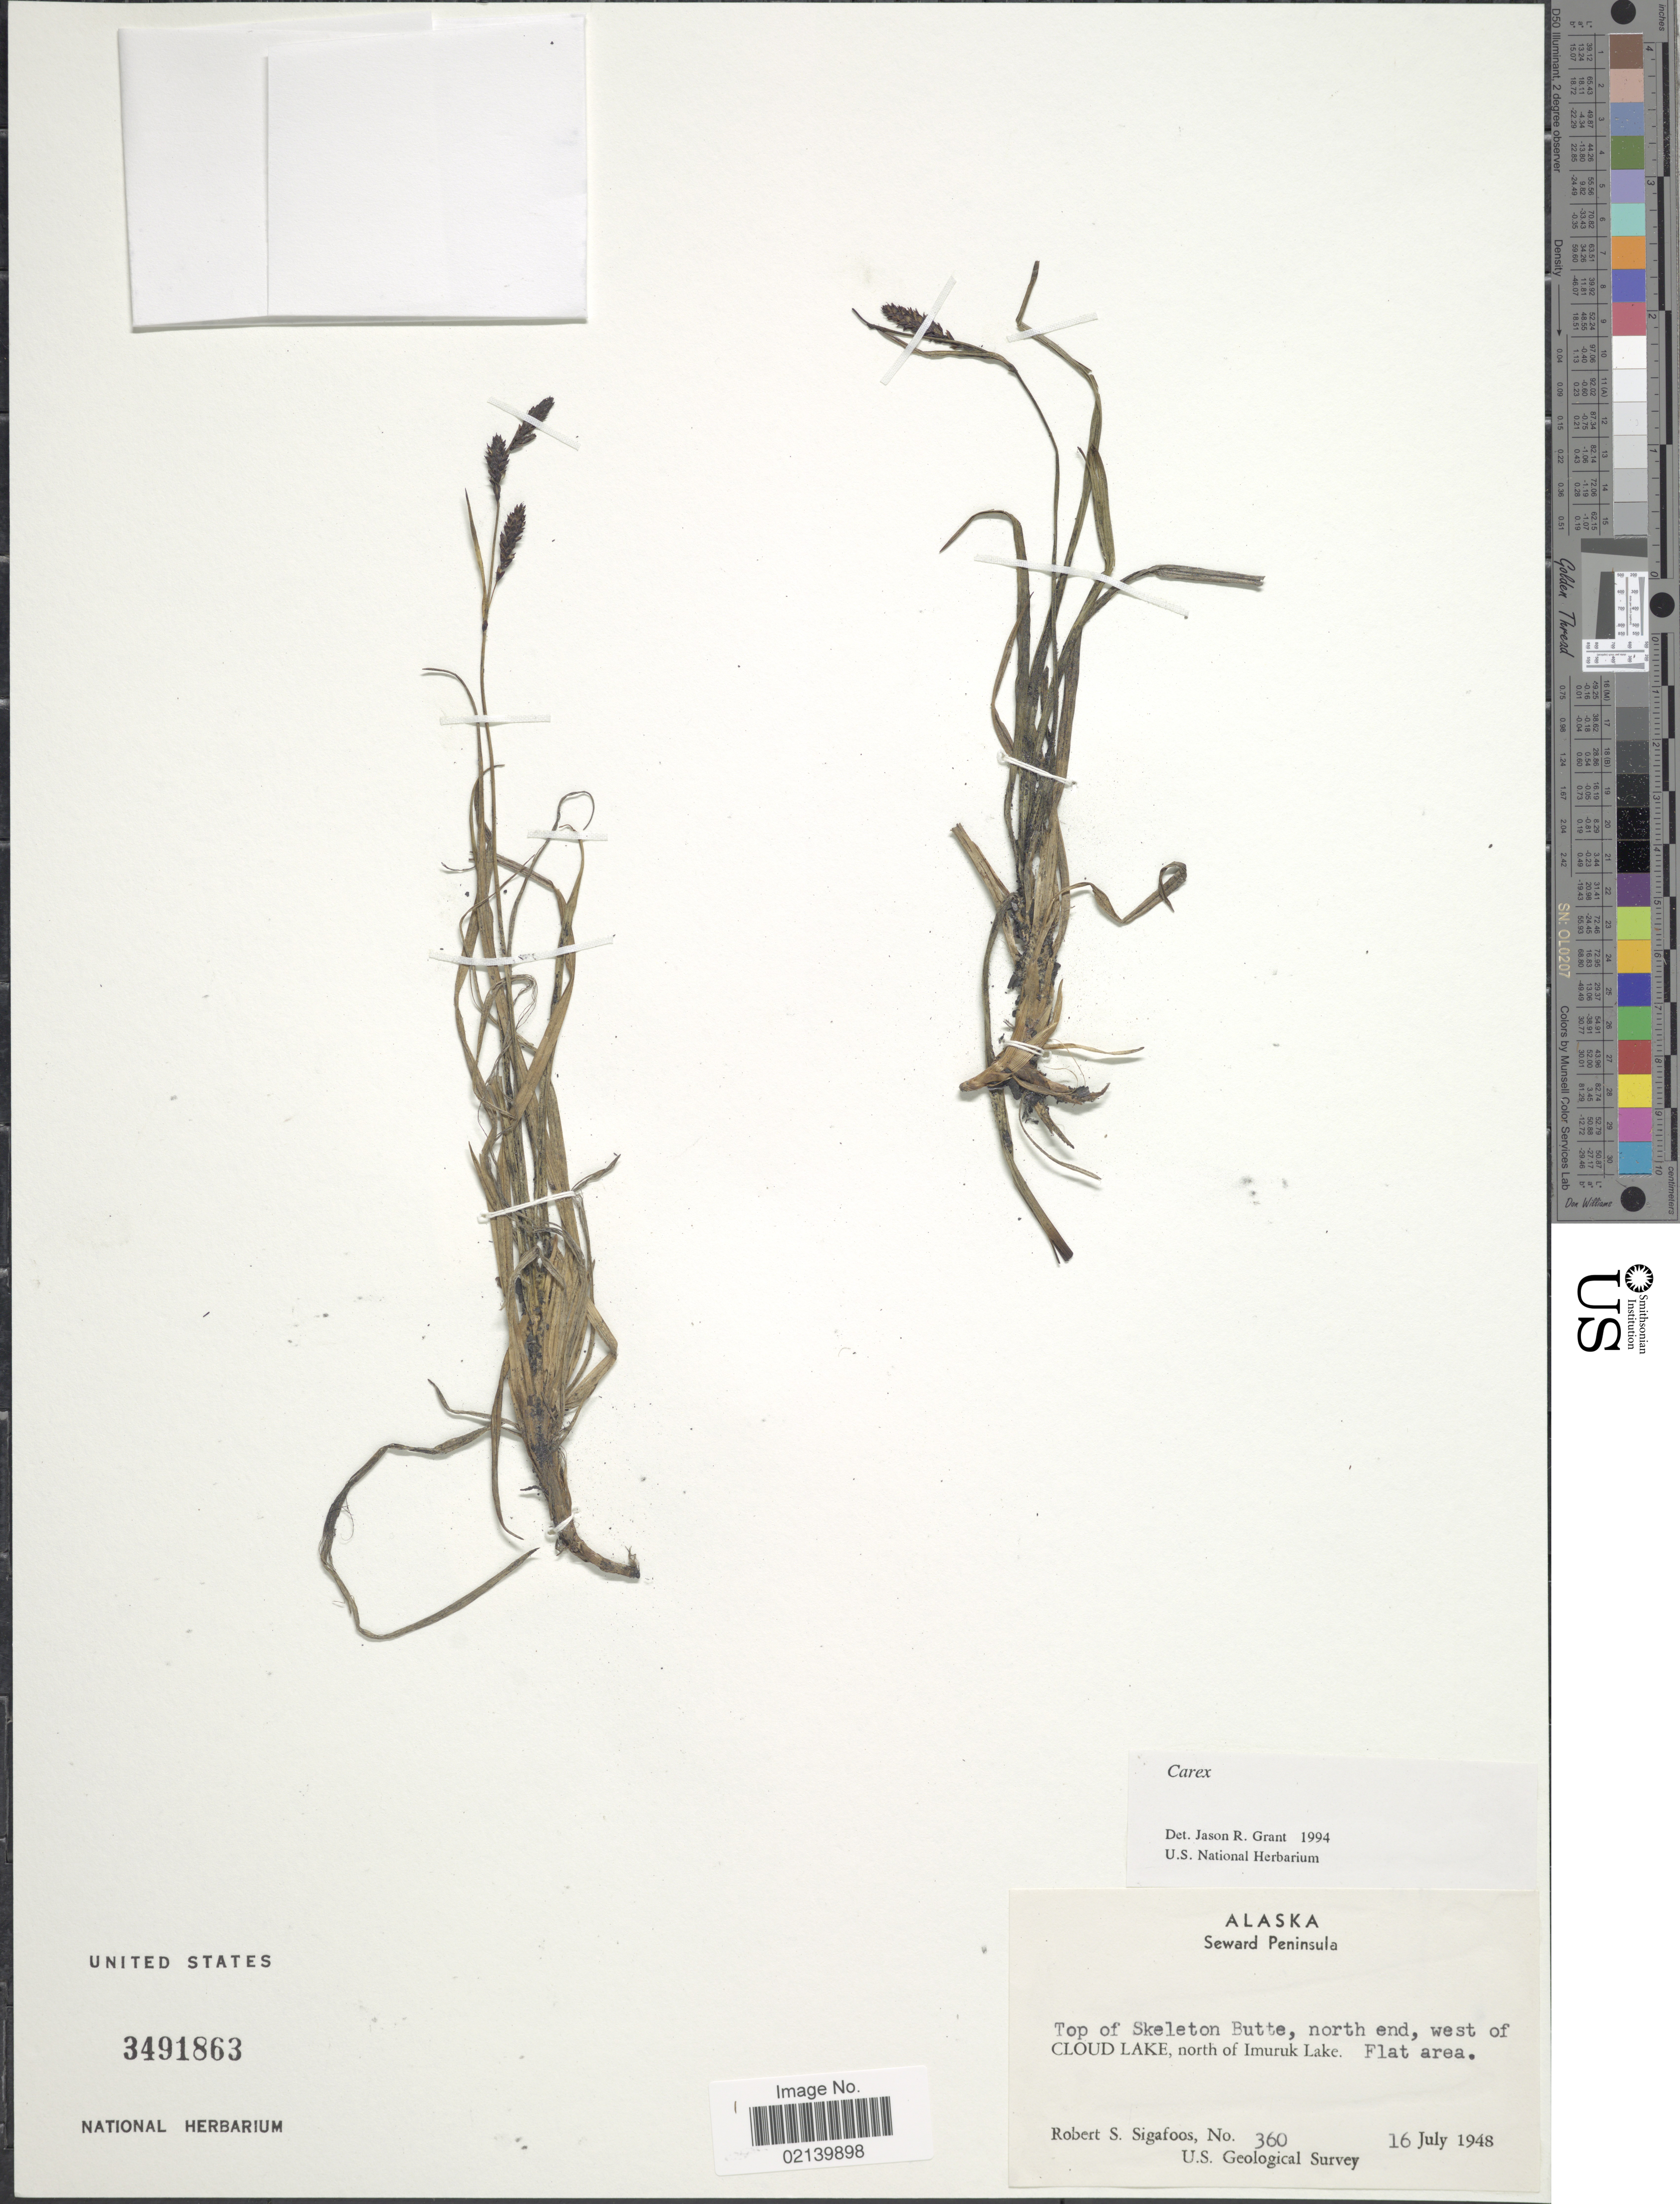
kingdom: Plantae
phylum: Tracheophyta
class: Liliopsida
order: Poales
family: Cyperaceae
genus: Carex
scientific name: Carex sp.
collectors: R. Sigafoos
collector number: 360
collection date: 1948-07-16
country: United States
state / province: Alaska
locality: Seward Peninsula. Top of Skeleton Butte, north end, west of Cloud Lake, north of Imuruk Lake, Flat area.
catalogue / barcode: US 3491863